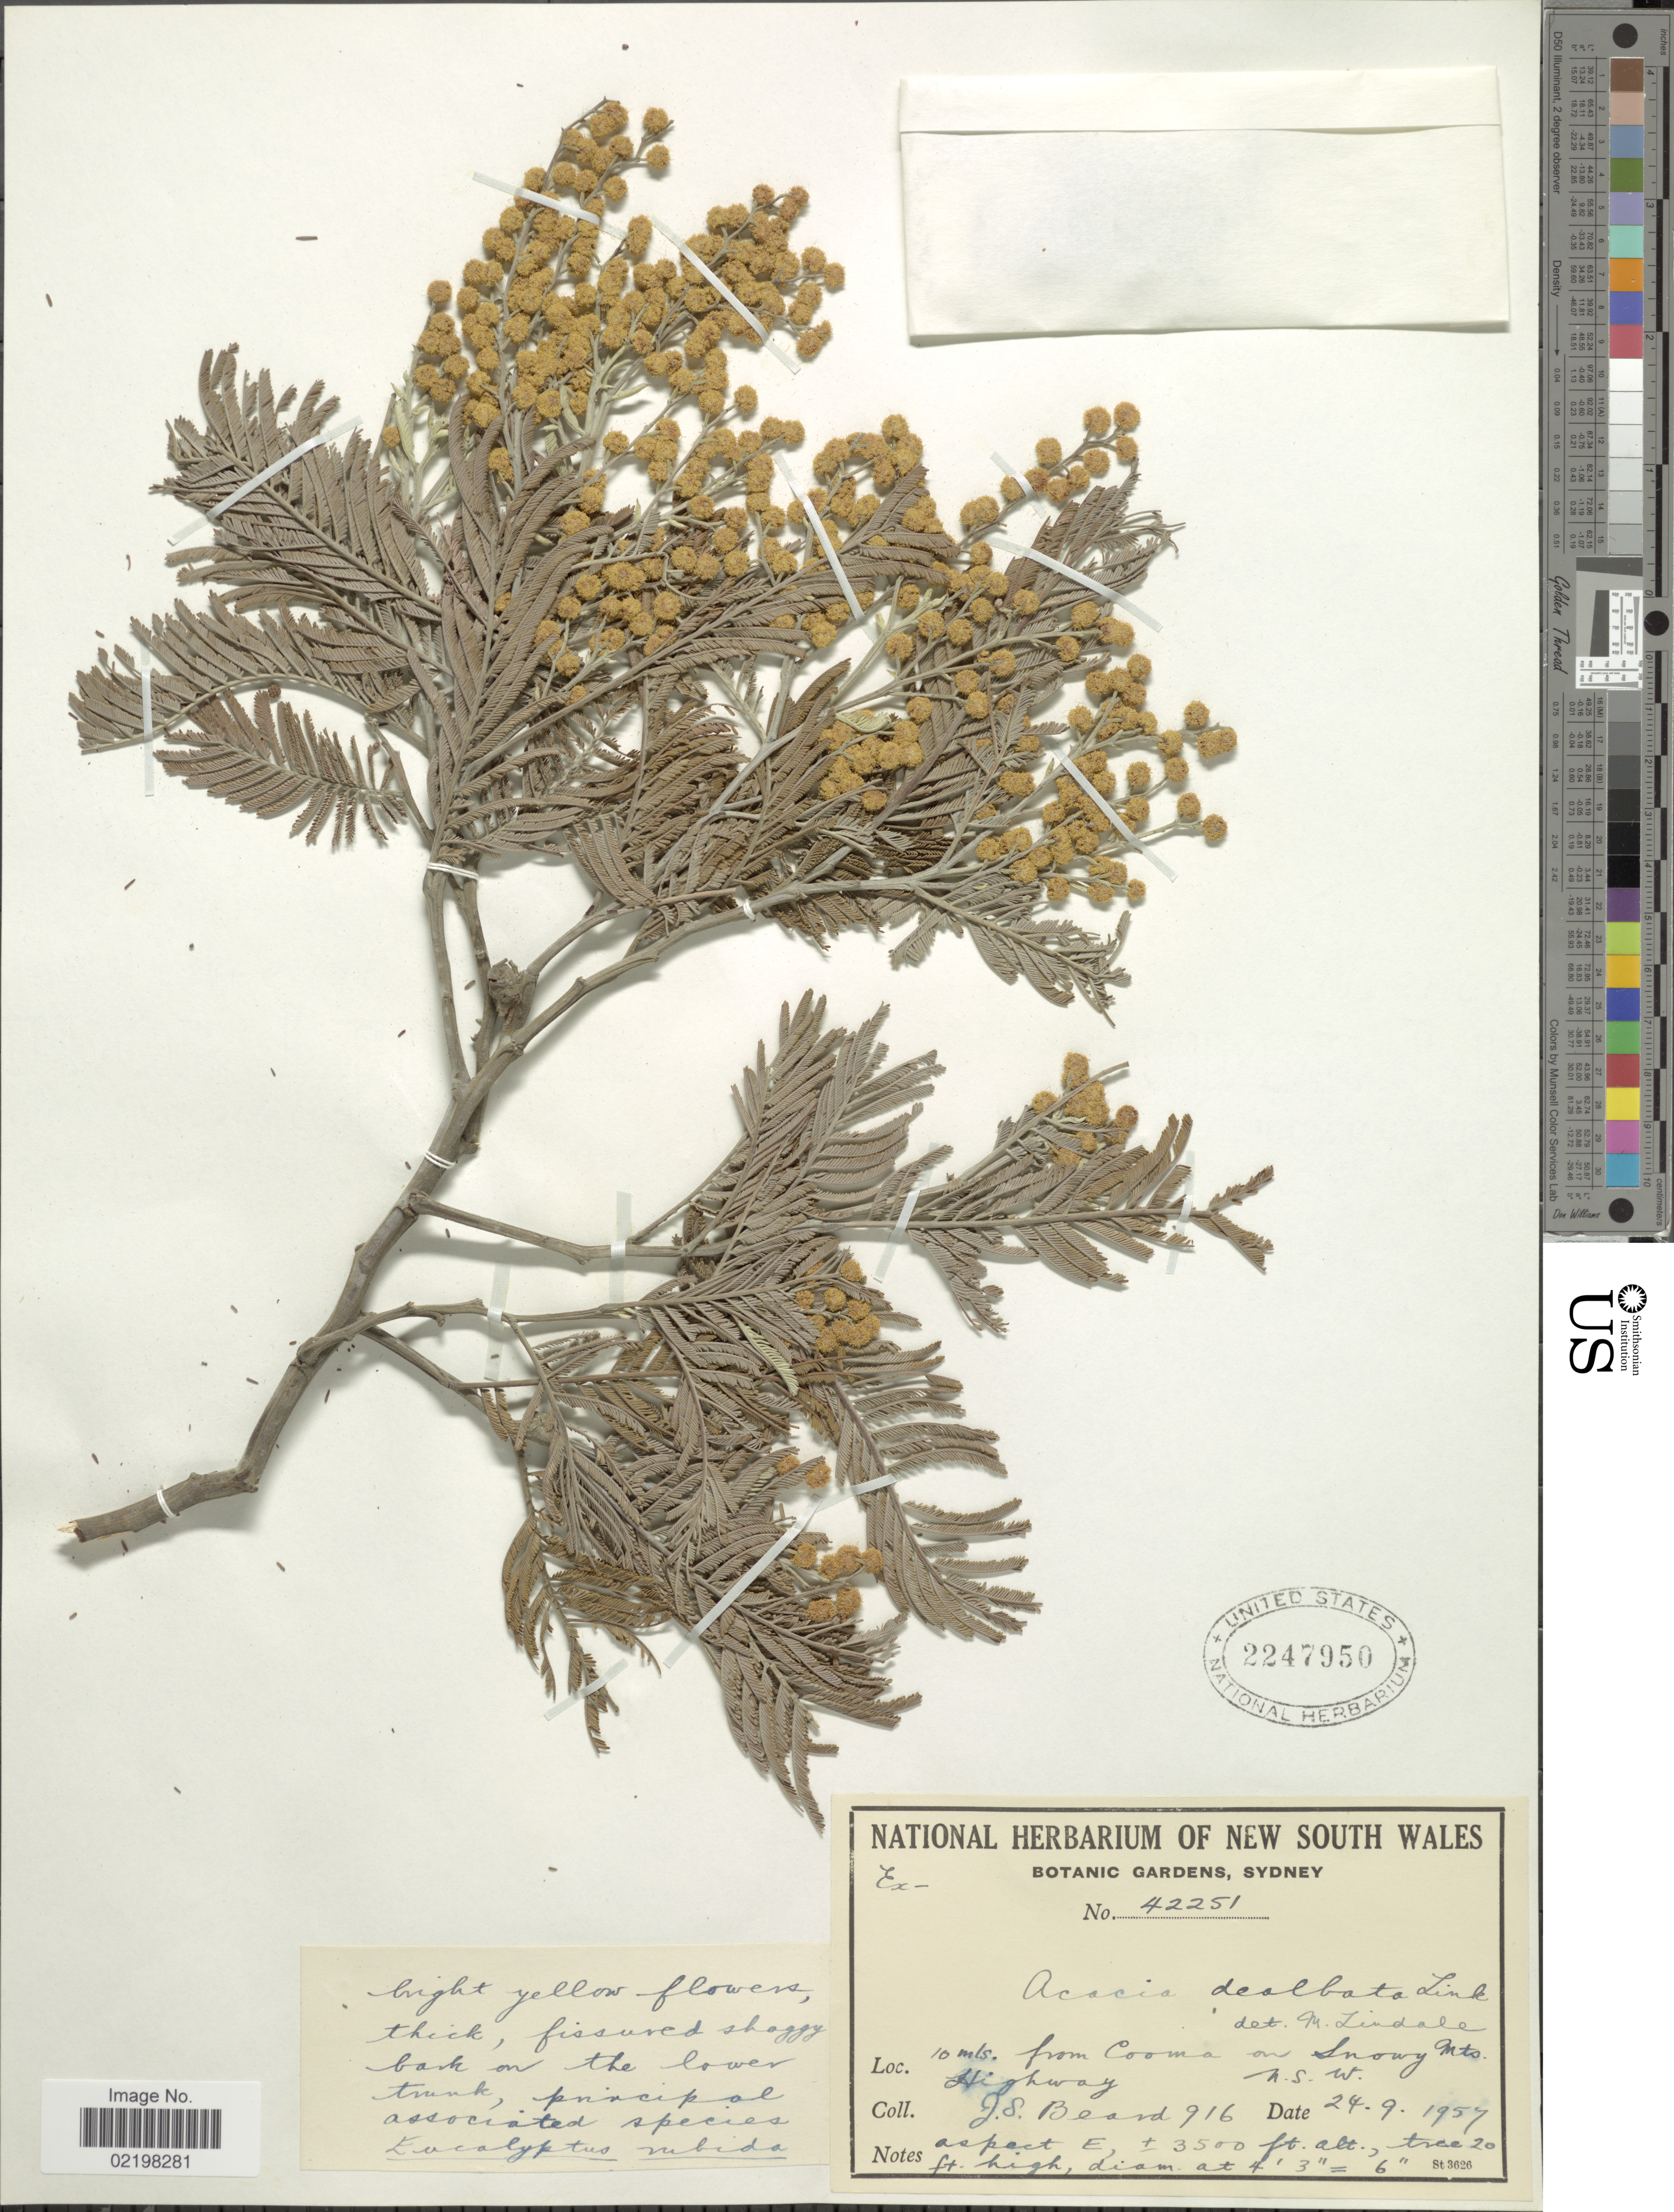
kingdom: Plantae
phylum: Tracheophyta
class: Magnoliopsida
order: Fabales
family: Fabaceae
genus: Acacia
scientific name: Acacia decurrens var. dealbata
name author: (Link) Maiden ex F. Muell.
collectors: J. Beard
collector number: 916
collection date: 1957-09-24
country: Australia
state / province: New South Wales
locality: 10 mls from Cooma on Snowy Mts, Highway.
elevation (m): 1067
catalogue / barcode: US 2247950